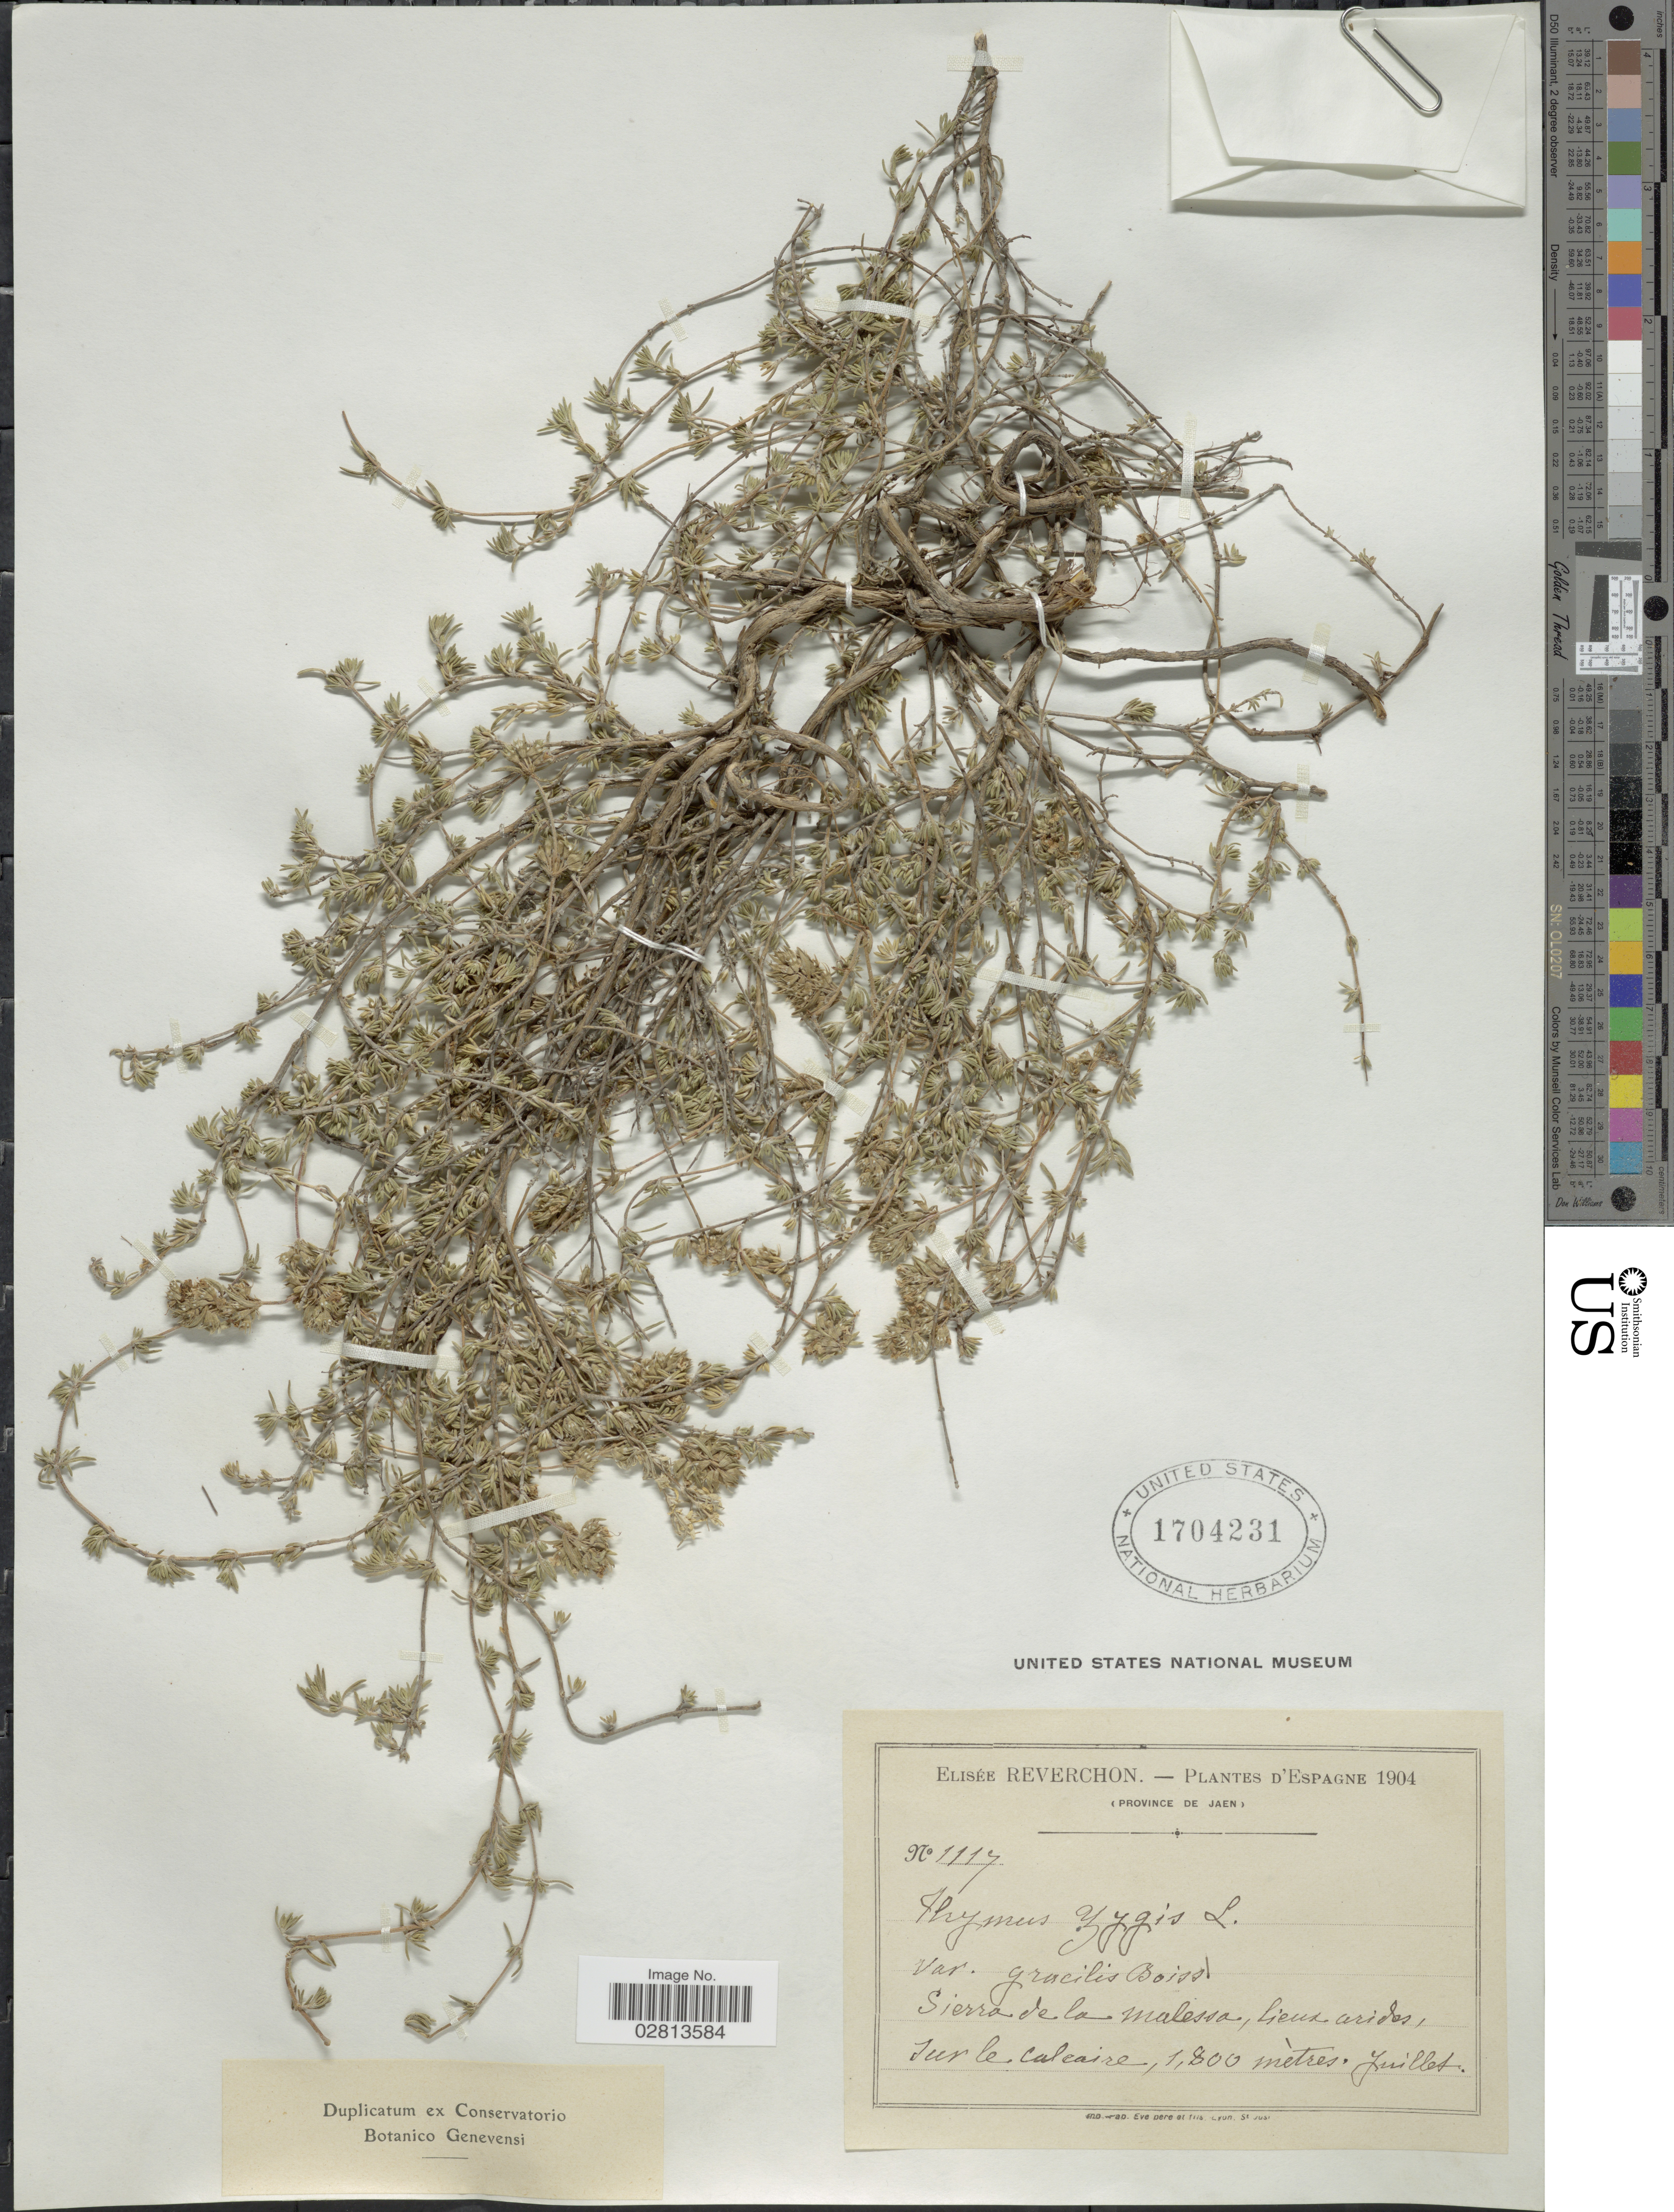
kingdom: Plantae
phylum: Tracheophyta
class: Magnoliopsida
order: Lamiales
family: Lamiaceae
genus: Thymus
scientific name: Thymus zygis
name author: L.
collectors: E. Reverchon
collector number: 1117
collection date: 1904-07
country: Spain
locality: D'Espagne. Province de Jaen. Sierra de la malessa, lieux arides, sur le calcaire.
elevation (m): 1800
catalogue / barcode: US 1704231